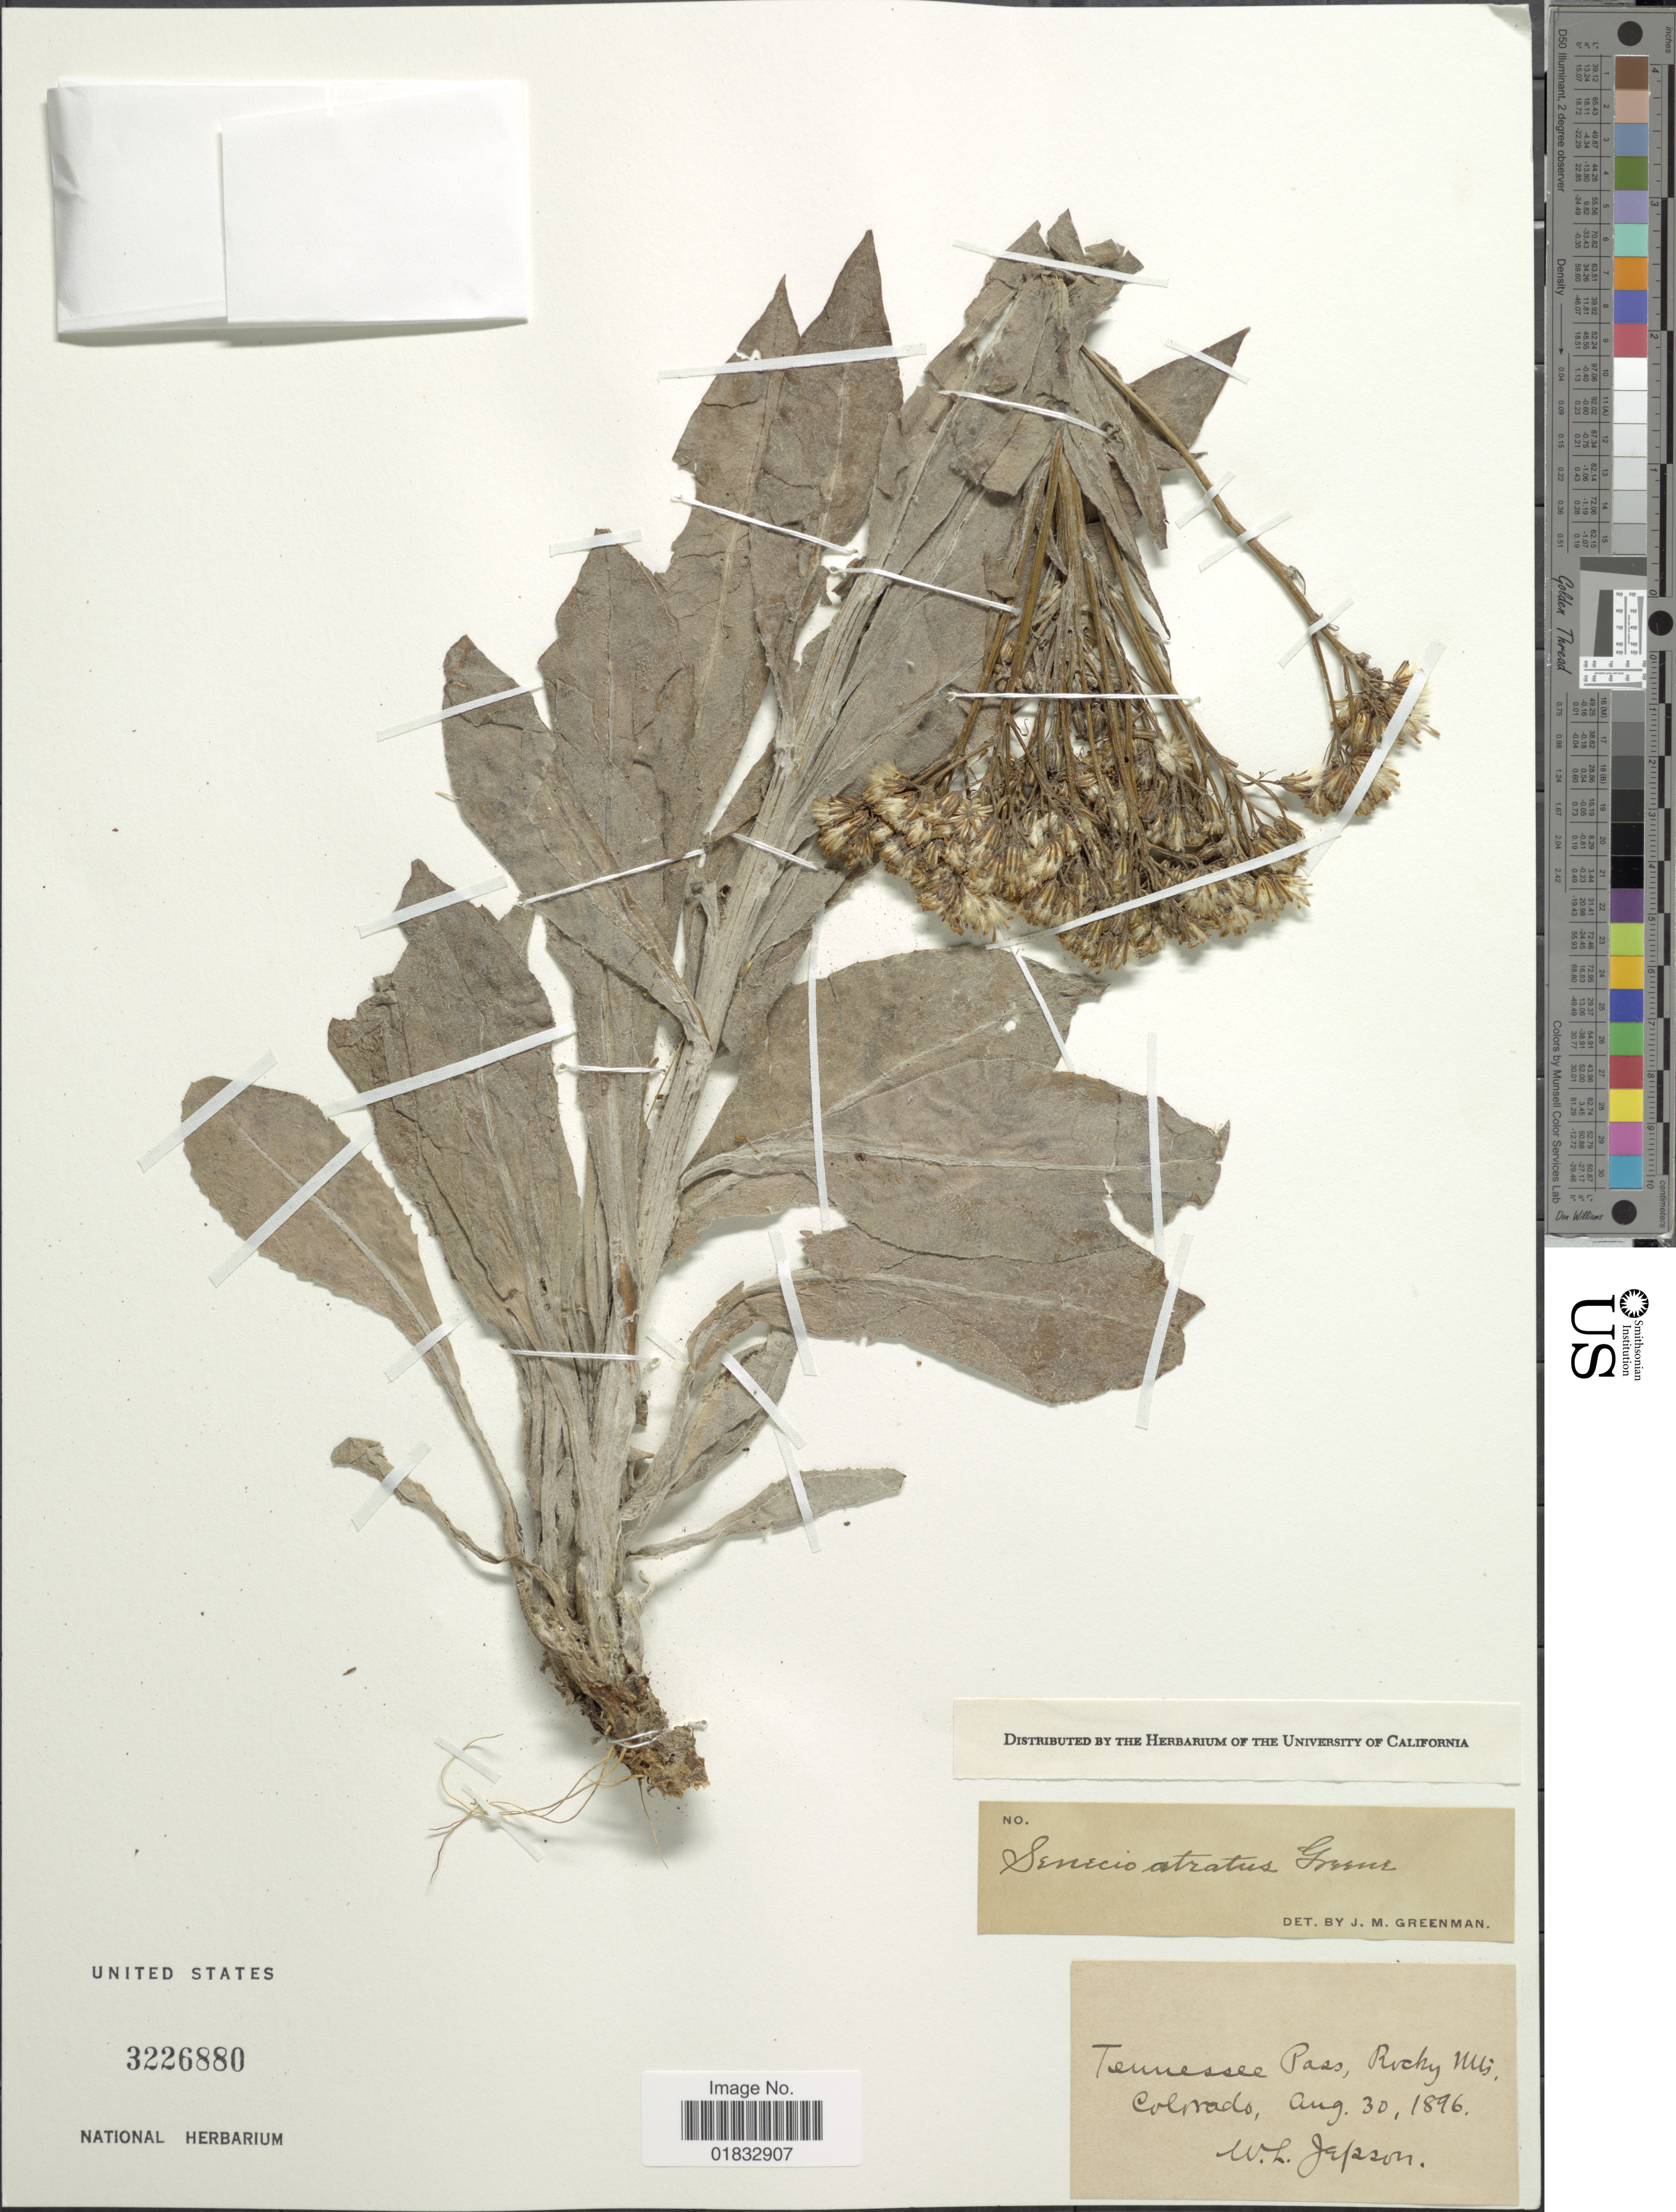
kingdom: Plantae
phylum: Tracheophyta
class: Magnoliopsida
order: Asterales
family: Asteraceae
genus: Senecio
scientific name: Senecio atratus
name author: Greene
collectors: W. L. Jepson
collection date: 1896-08-30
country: United States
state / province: Colorado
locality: Tennessee Pass, Rocky Mts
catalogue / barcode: US 3226880